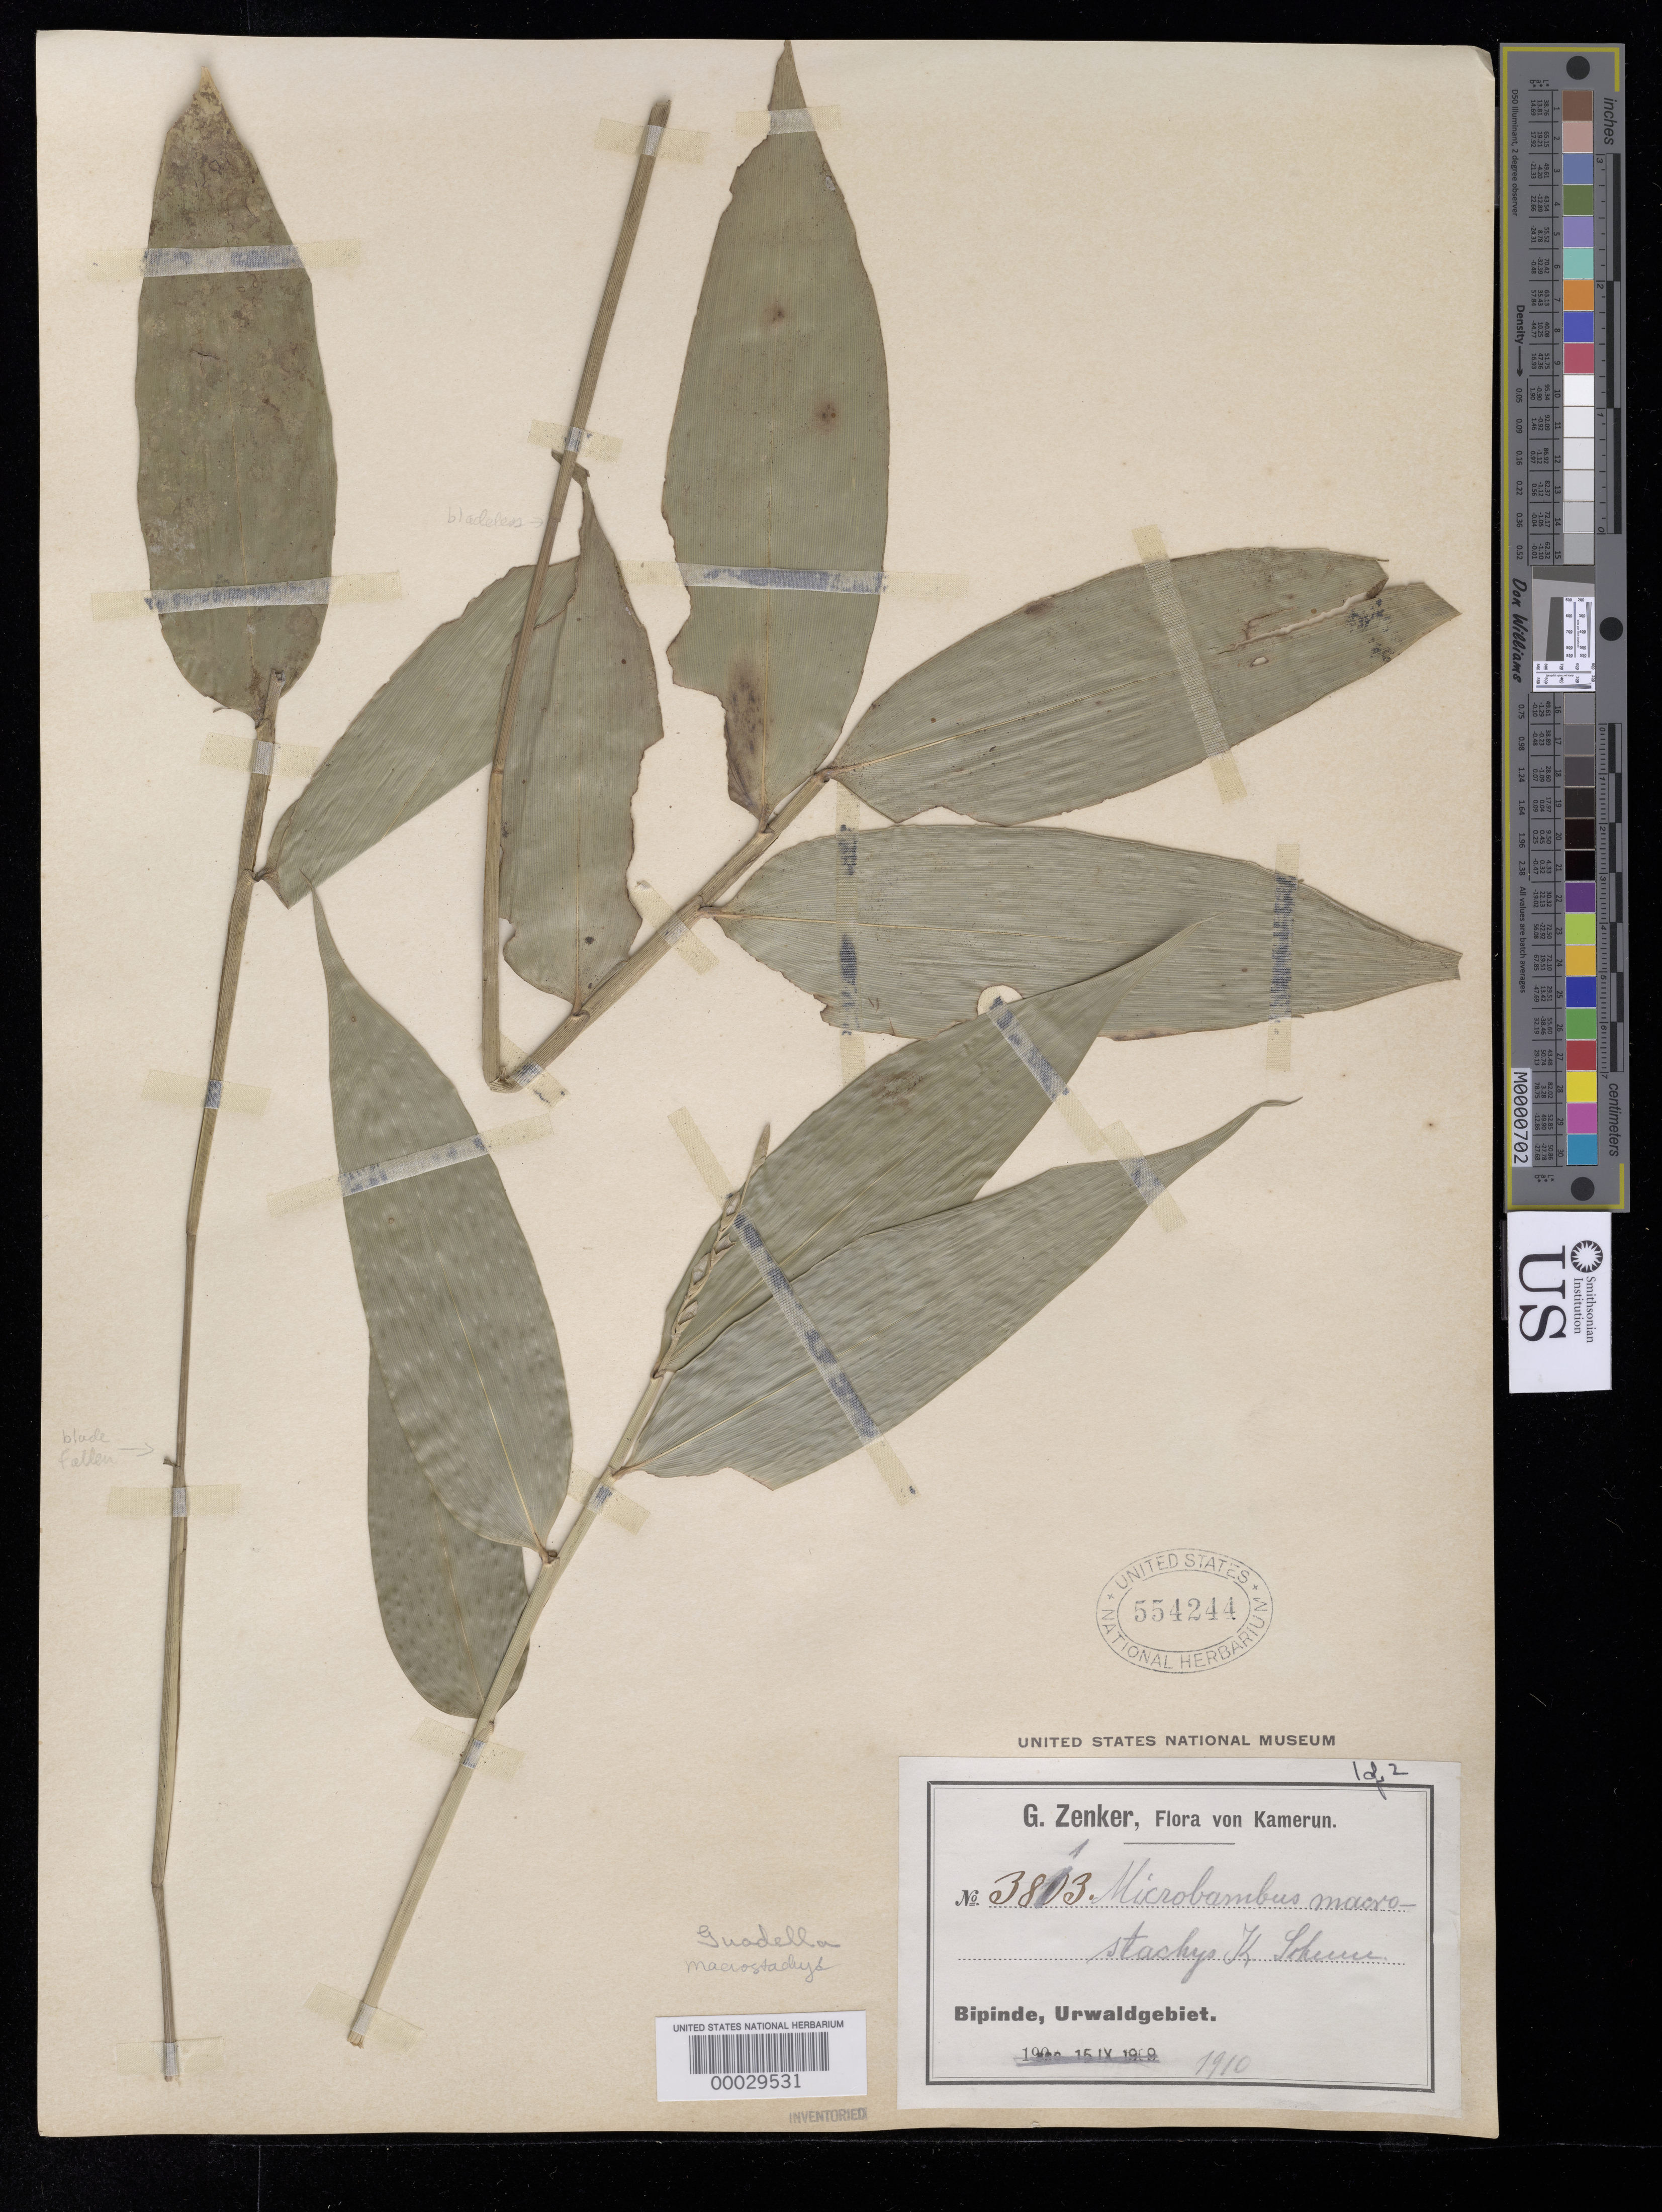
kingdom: Plantae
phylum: Tracheophyta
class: Liliopsida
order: Poales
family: Poaceae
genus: Guaduella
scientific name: Guaduella macrostachys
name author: (K. Schum.) Pilg.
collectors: G. A. Zenker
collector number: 3813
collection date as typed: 1910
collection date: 1910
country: Cameroon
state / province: Sud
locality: Bipinde, urwaldgebiet [jungle area]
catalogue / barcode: US 554244